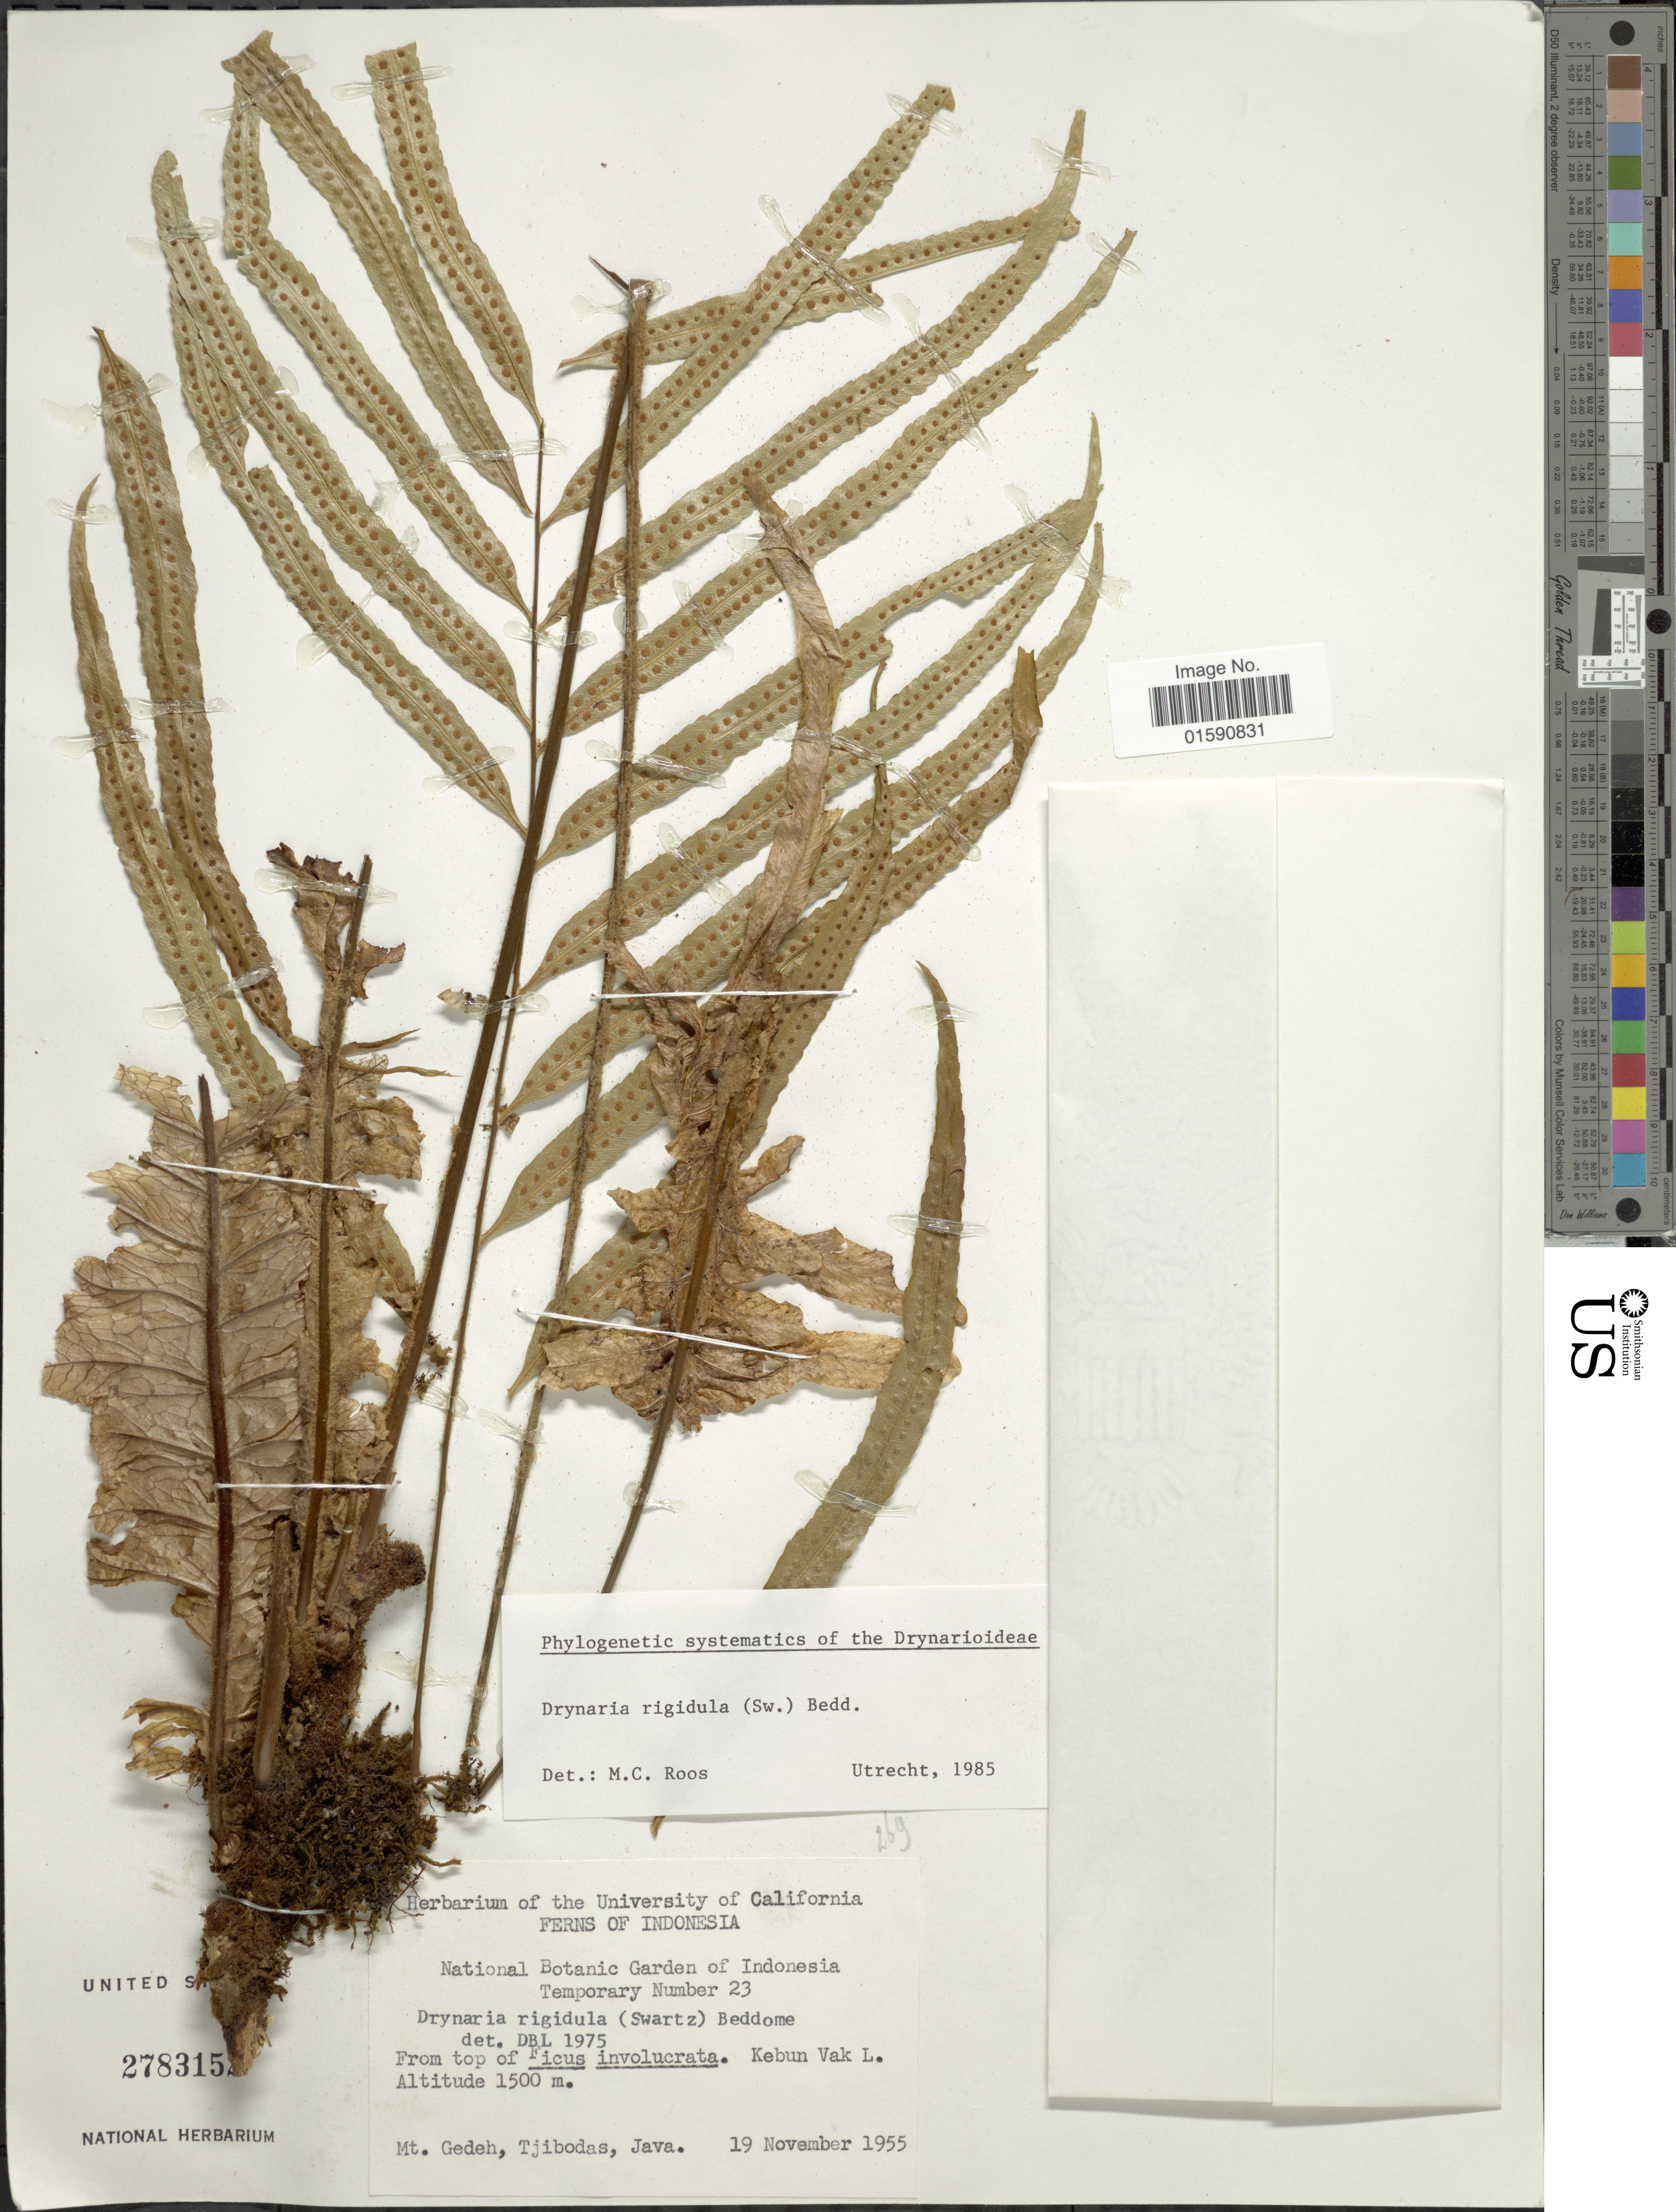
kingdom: Plantae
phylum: Tracheophyta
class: Polypodiopsida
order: Polypodiales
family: Polypodiaceae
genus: Drynaria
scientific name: Drynaria rigidula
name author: (Sw.) Bedd.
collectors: ex herb. Univ. of California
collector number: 23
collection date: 1955-11-19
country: Indonesia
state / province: Java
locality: Mt. Gedeh, Tjibodas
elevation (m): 1500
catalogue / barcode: US 2783152